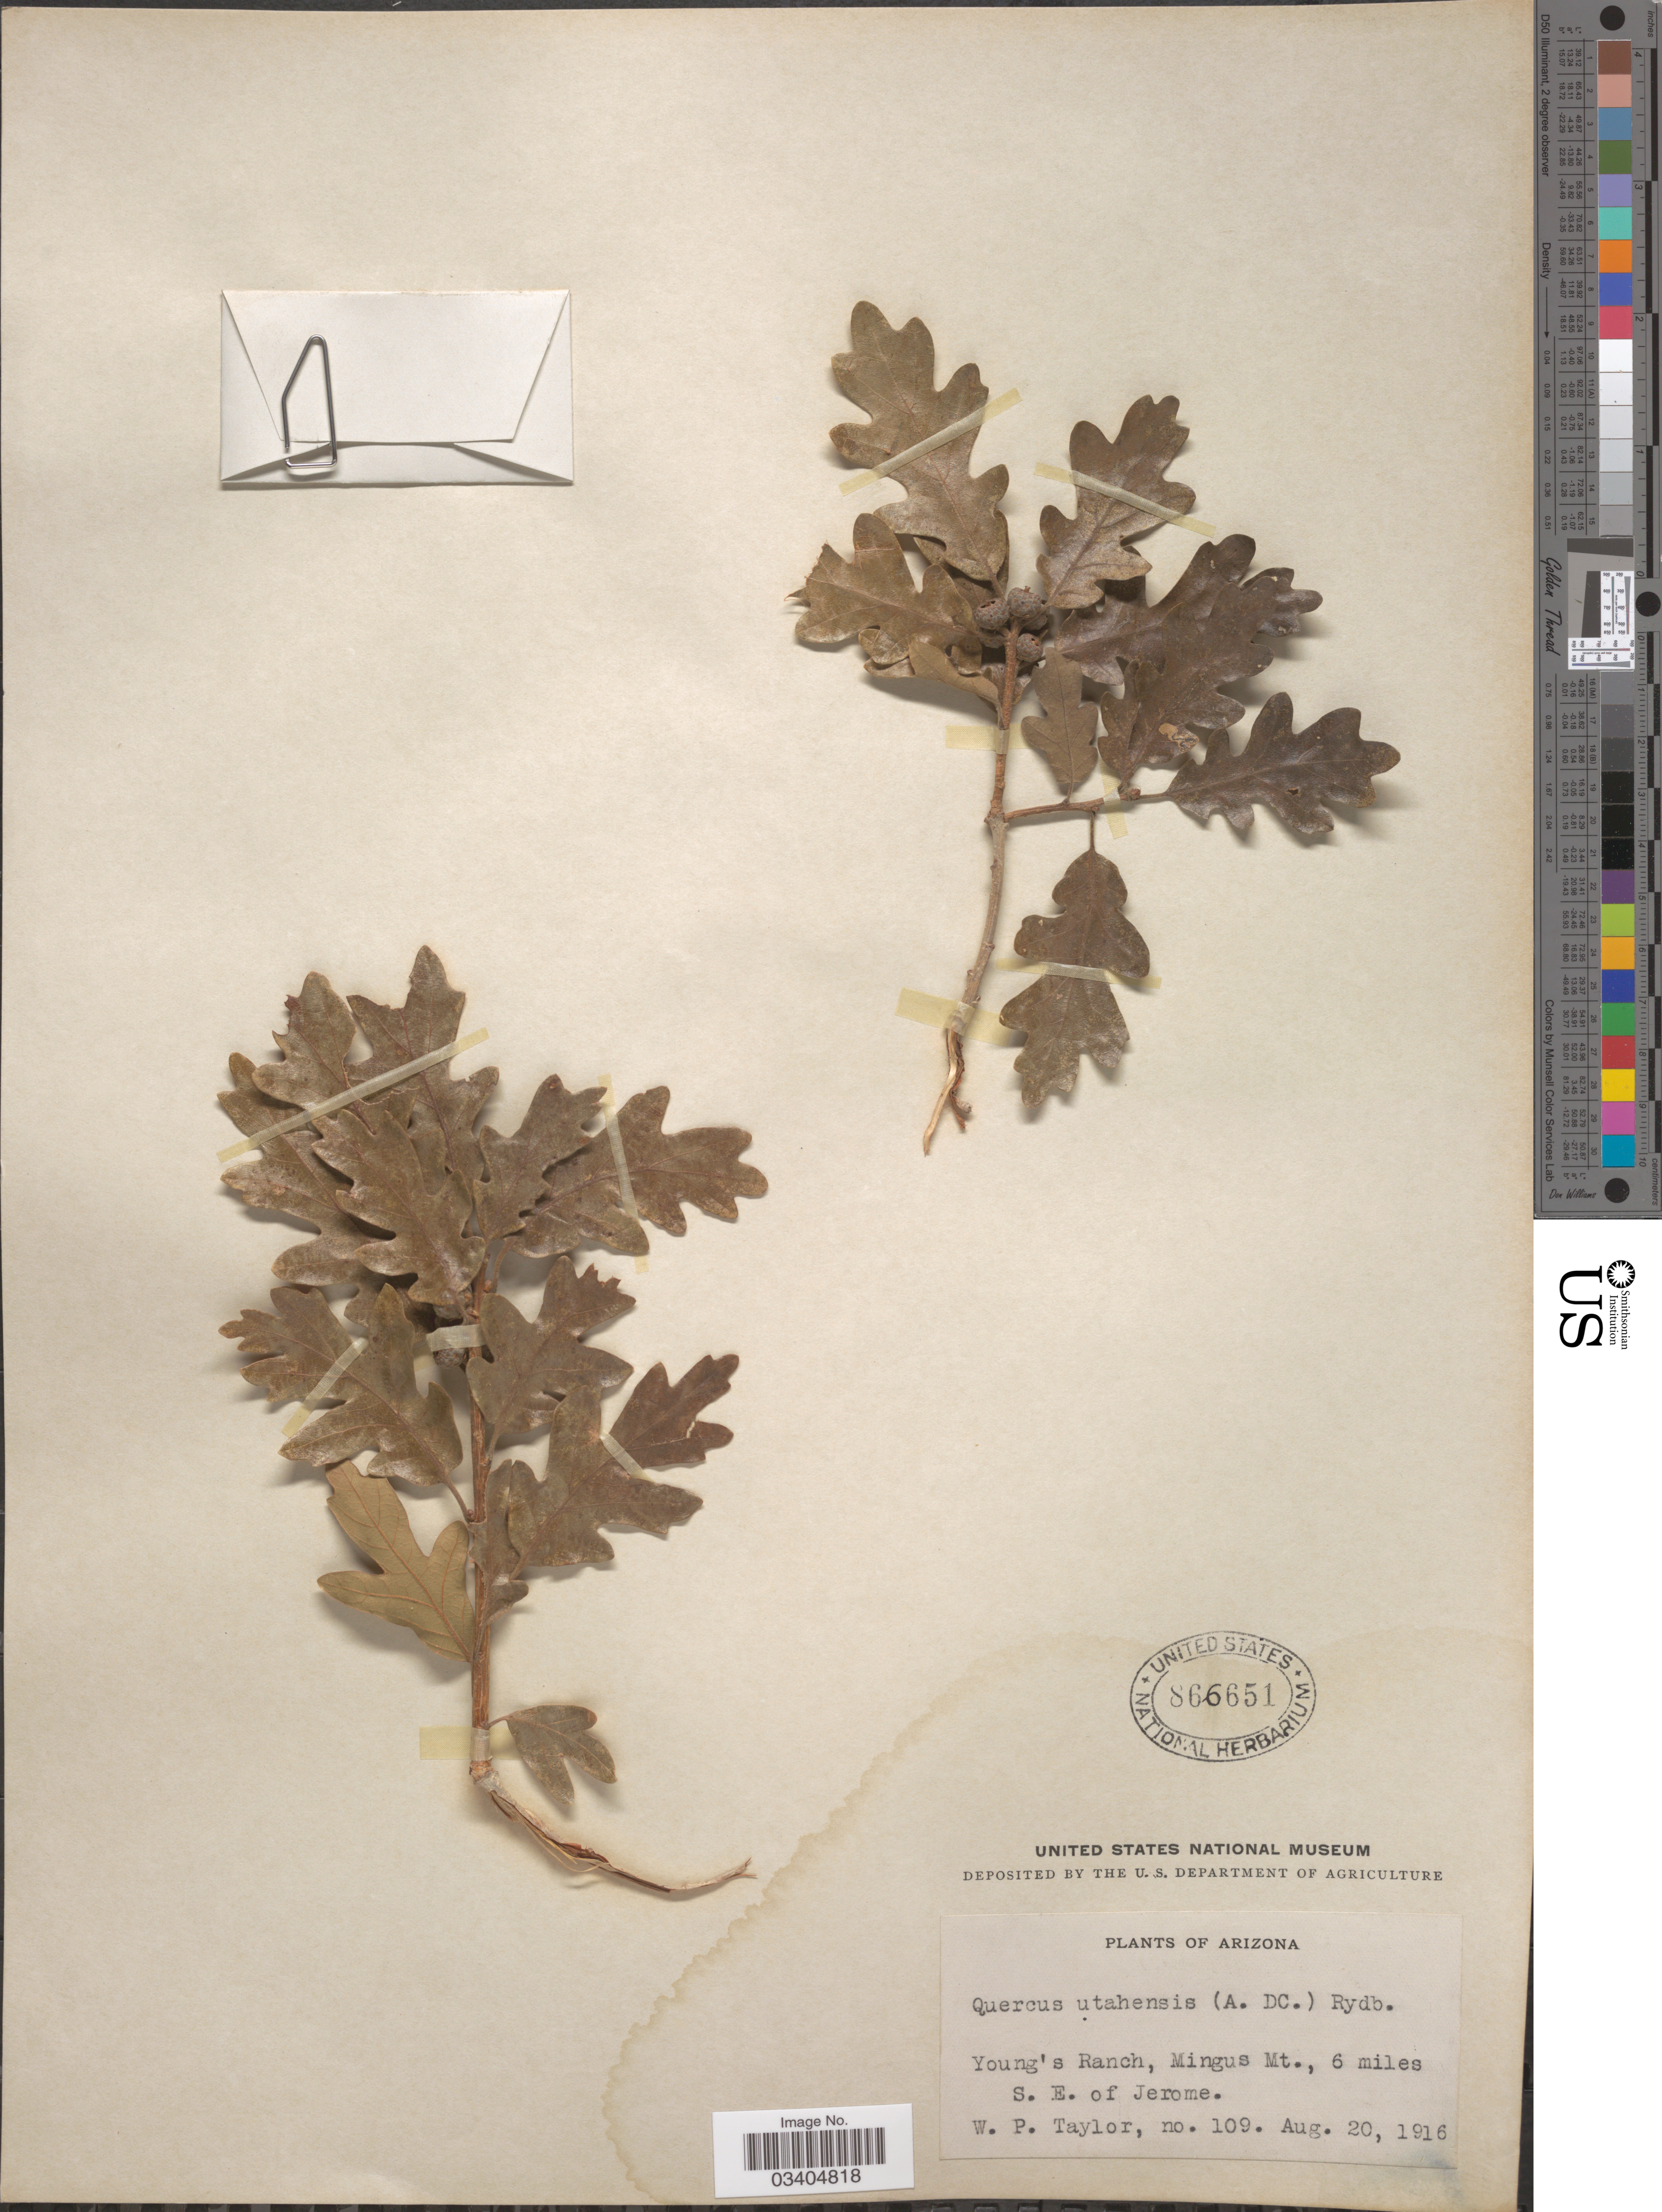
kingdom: Plantae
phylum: Tracheophyta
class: Magnoliopsida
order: Fagales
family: Fagaceae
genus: Quercus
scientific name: Quercus gambelii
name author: Nutt.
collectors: W. P. Taylor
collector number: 109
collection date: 1916-08-20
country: United States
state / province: Arizona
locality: Young's Ranch, Mingus Mt., 6 miles S.E. of Jerome.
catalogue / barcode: US 866651